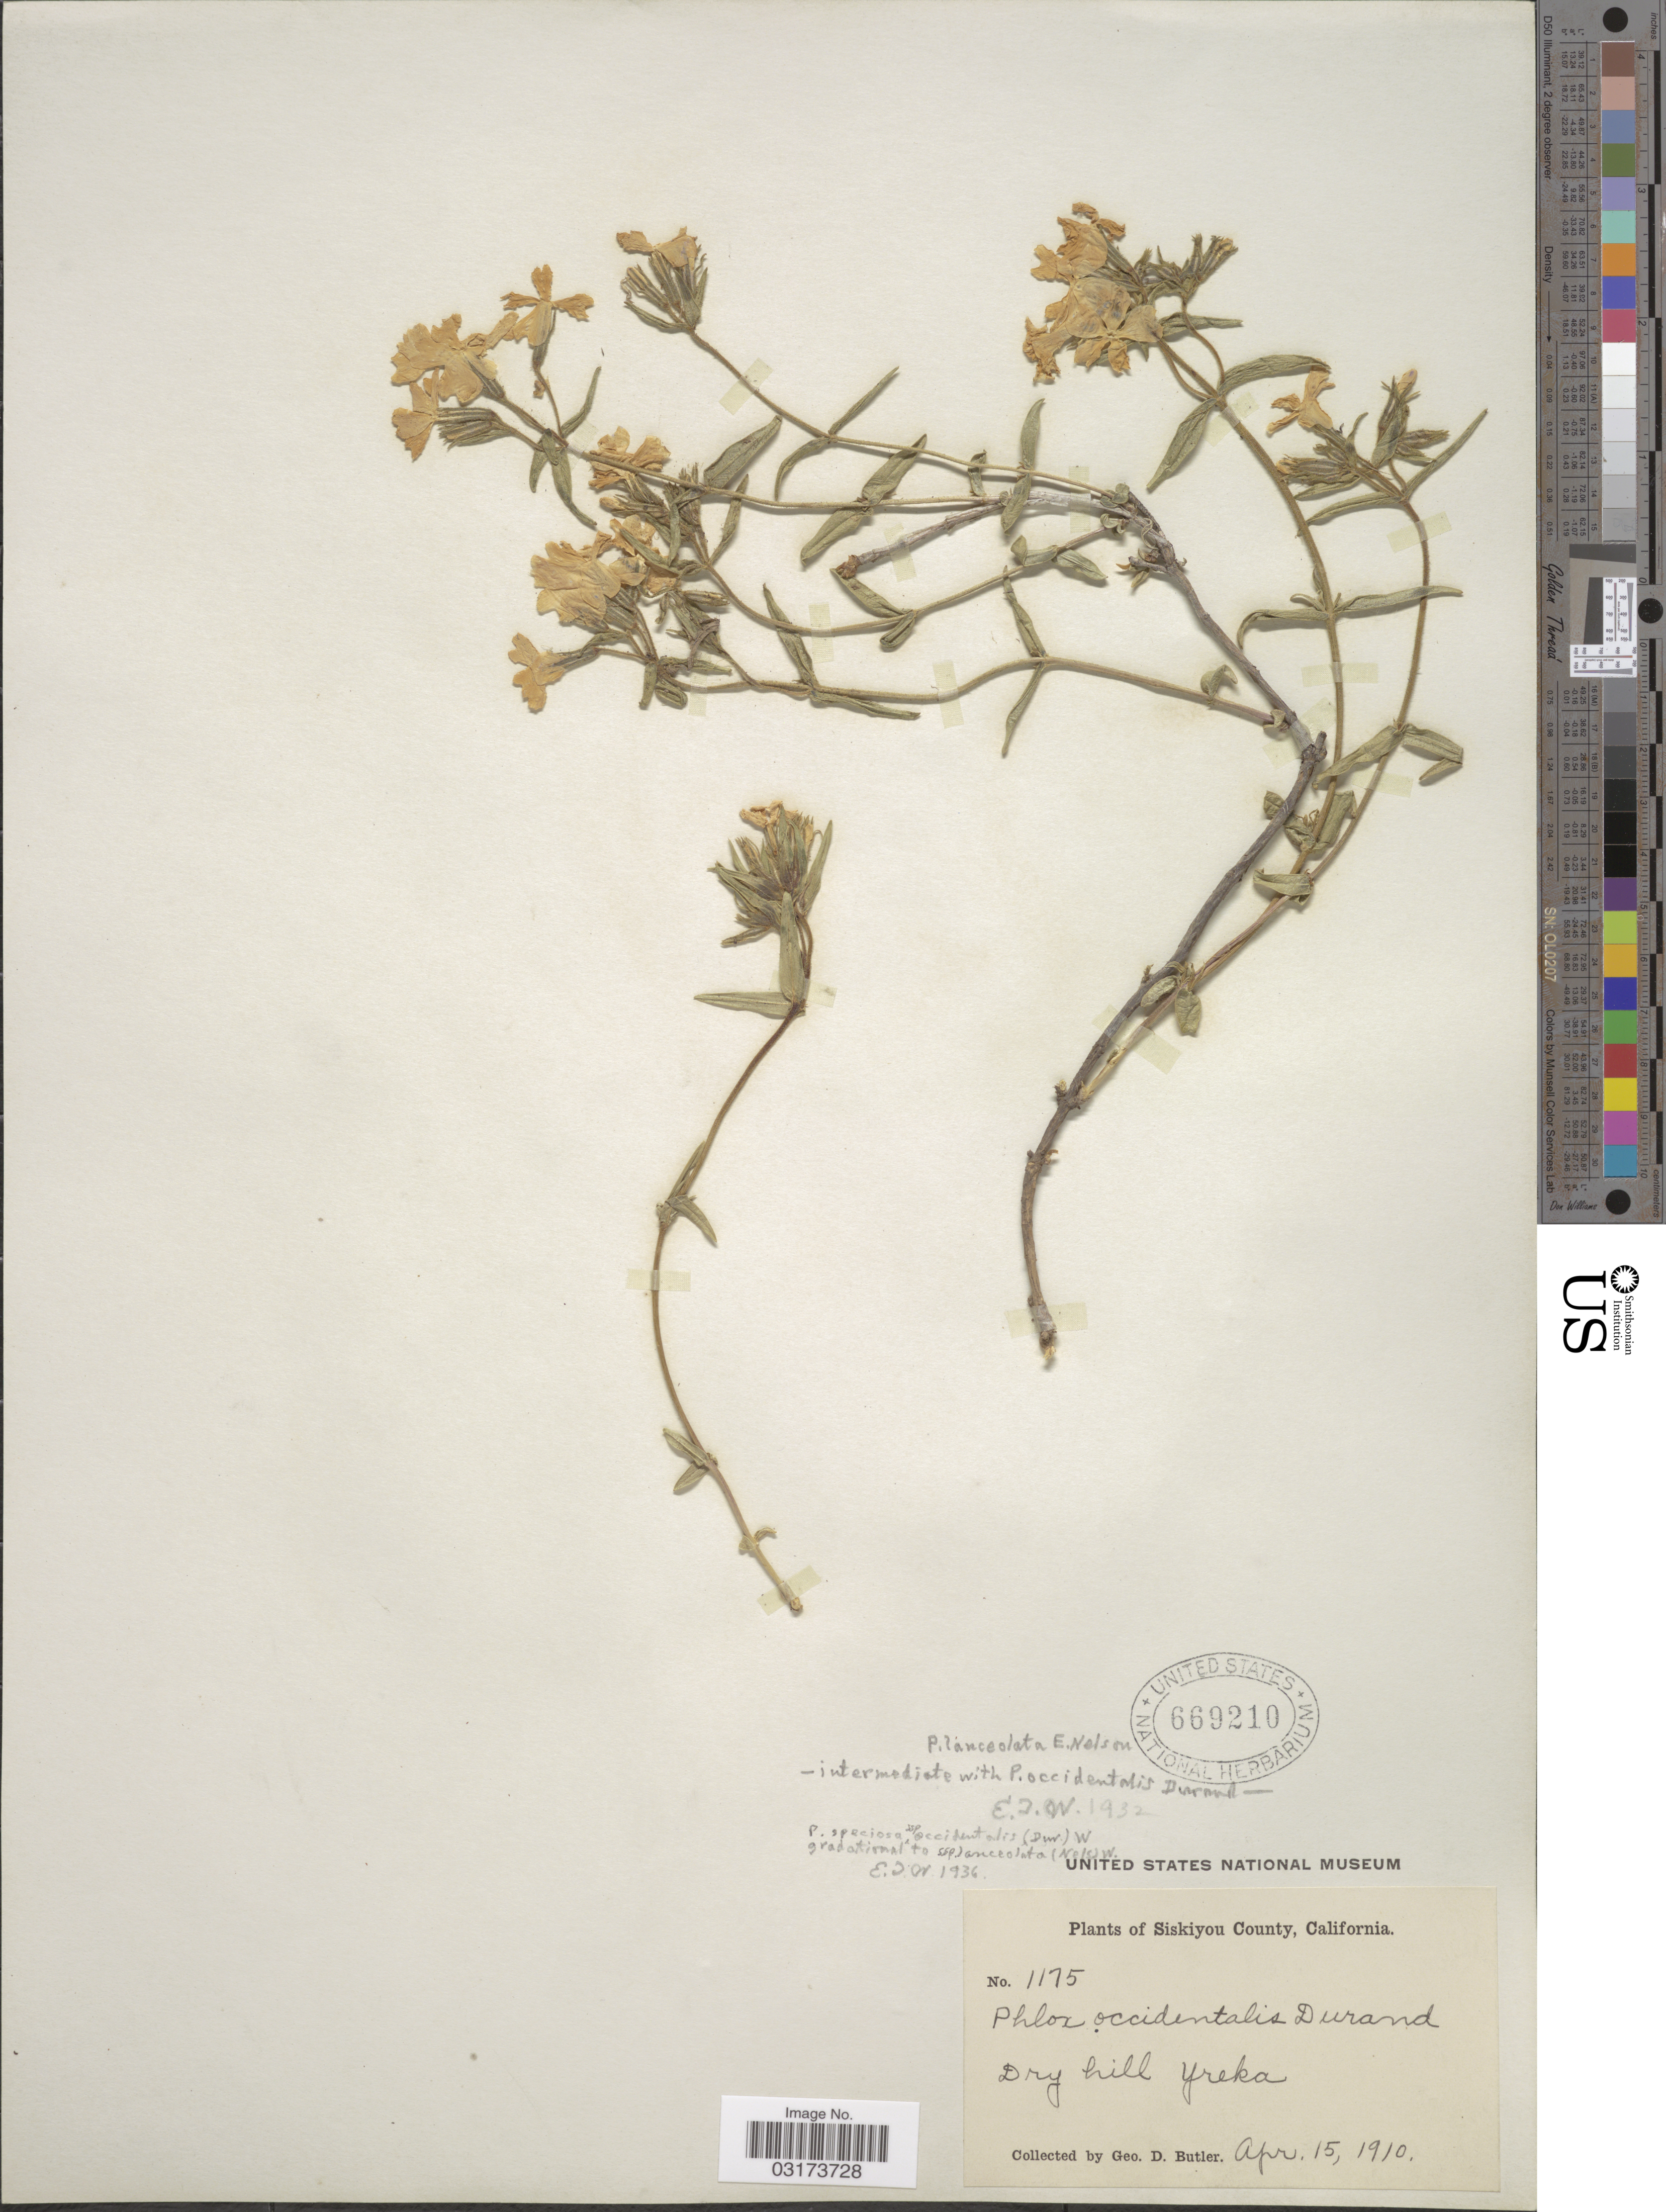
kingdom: Plantae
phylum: Tracheophyta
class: Magnoliopsida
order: Ericales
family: Polemoniaceae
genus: Phlox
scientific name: Phlox speciosa subsp. occidentalis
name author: (Durand ex Torr.) Wherry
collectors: G. D. Butler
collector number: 1175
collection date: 1910-04-15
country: United States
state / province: California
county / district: Siskiyou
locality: Siskiyou County. Yreka.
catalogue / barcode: US 669210